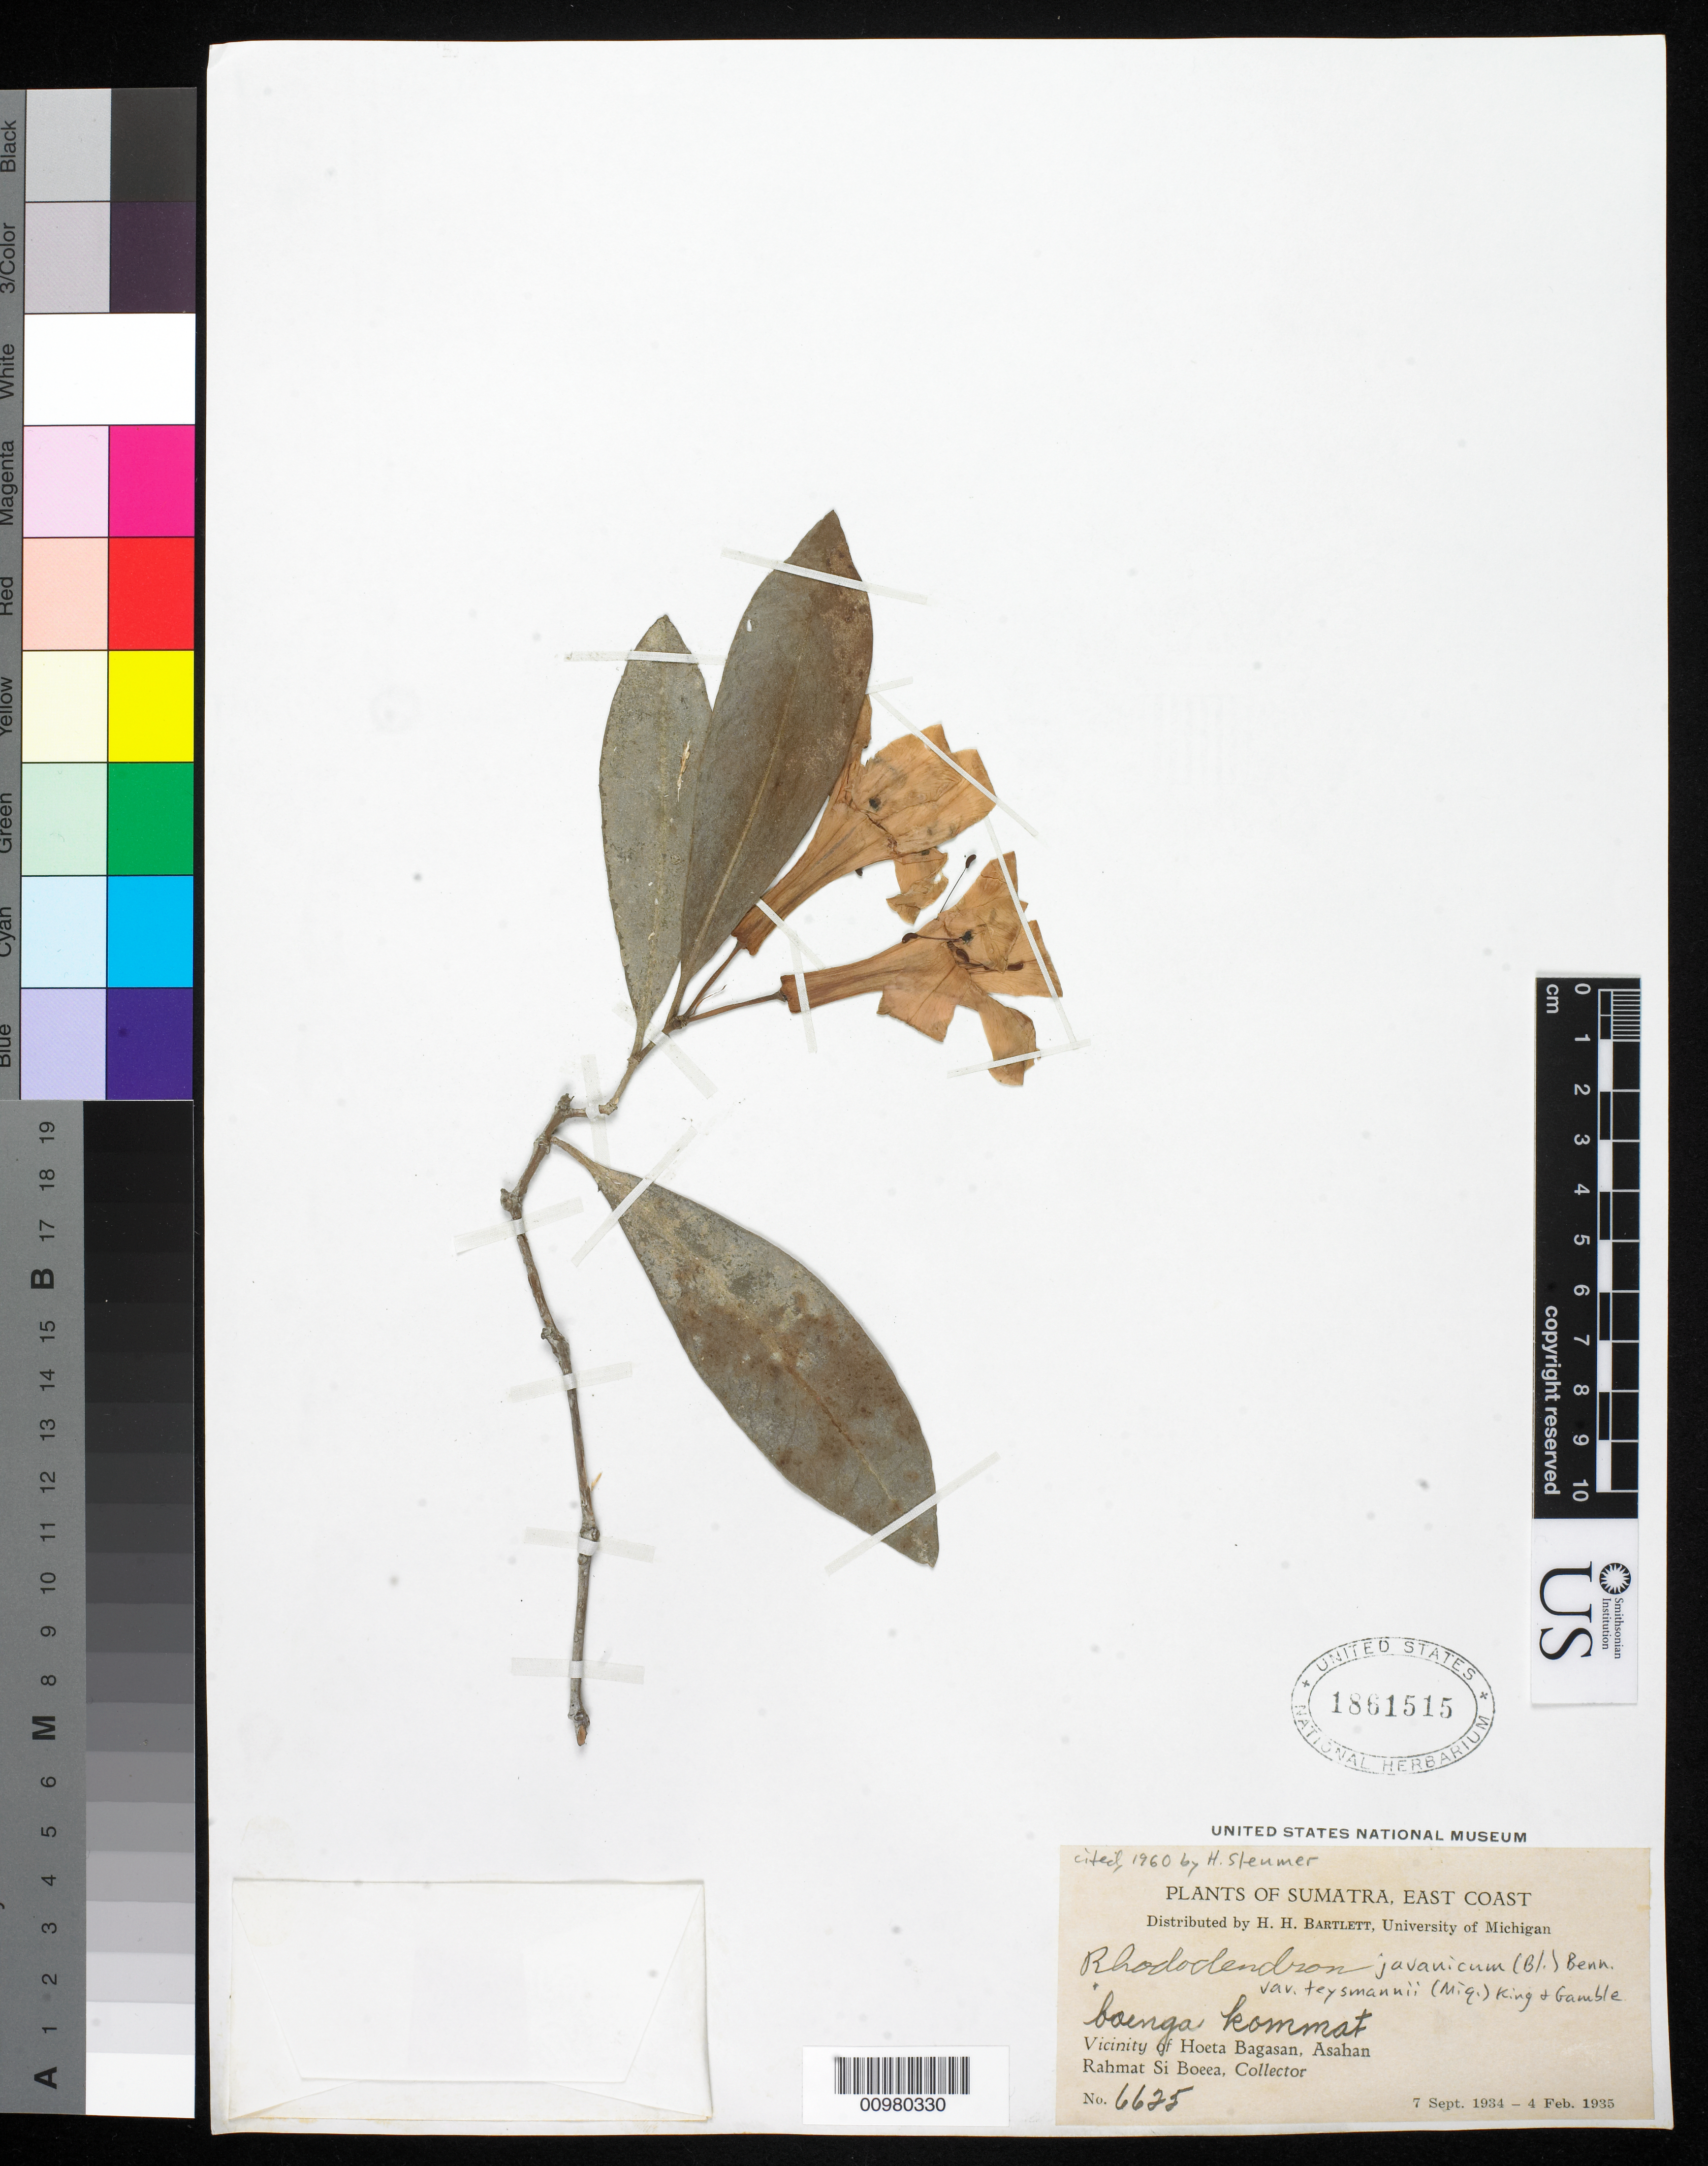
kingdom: Plantae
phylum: Tracheophyta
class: Magnoliopsida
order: Ericales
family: Ericaceae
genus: Rhododendron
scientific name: Rhododendron javanicum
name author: Benn.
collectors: M. S. Clemens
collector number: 6625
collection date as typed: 19 Jun 1941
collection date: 1941-06-19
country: Papua New Guinea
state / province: Morobe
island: New Guinea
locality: Rawlinson Range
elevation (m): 2134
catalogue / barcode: US 1861515